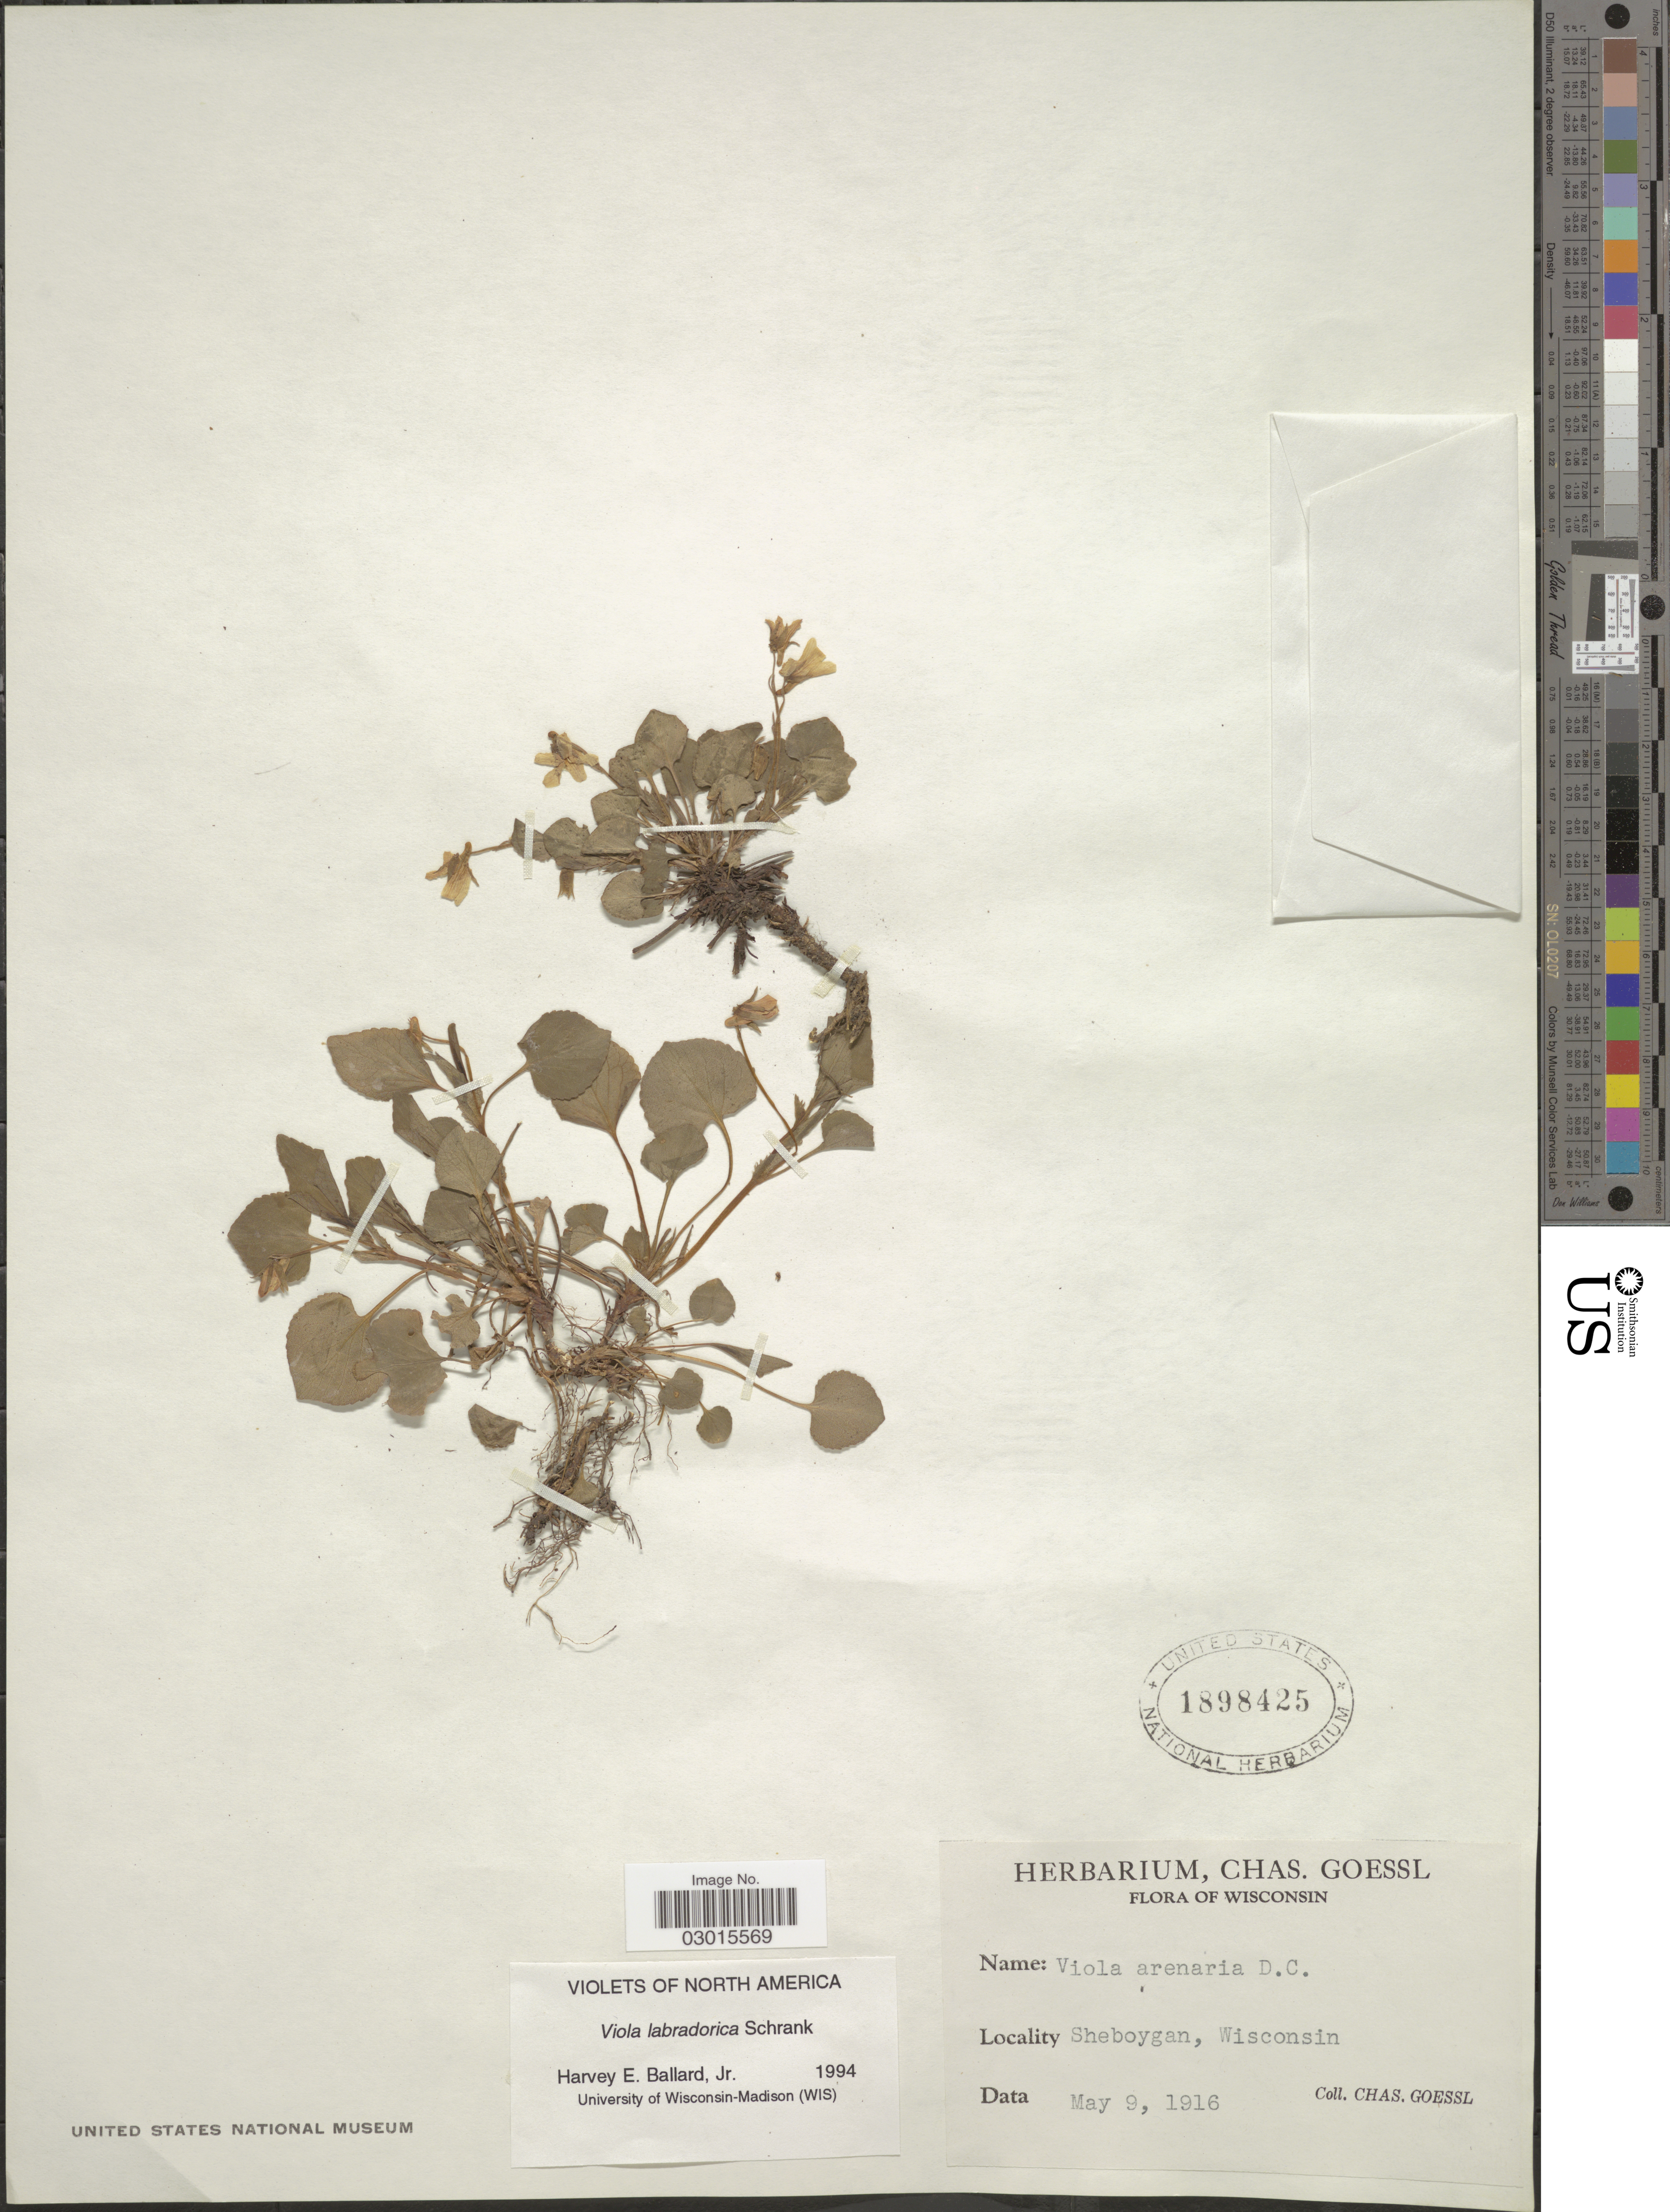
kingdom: Plantae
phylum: Tracheophyta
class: Magnoliopsida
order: Malpighiales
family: Violaceae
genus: Viola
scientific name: Viola labradorica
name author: Schrank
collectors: C. Goessl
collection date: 1916-05-09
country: United States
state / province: Wisconsin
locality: Sheboygan.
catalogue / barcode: US 1898425